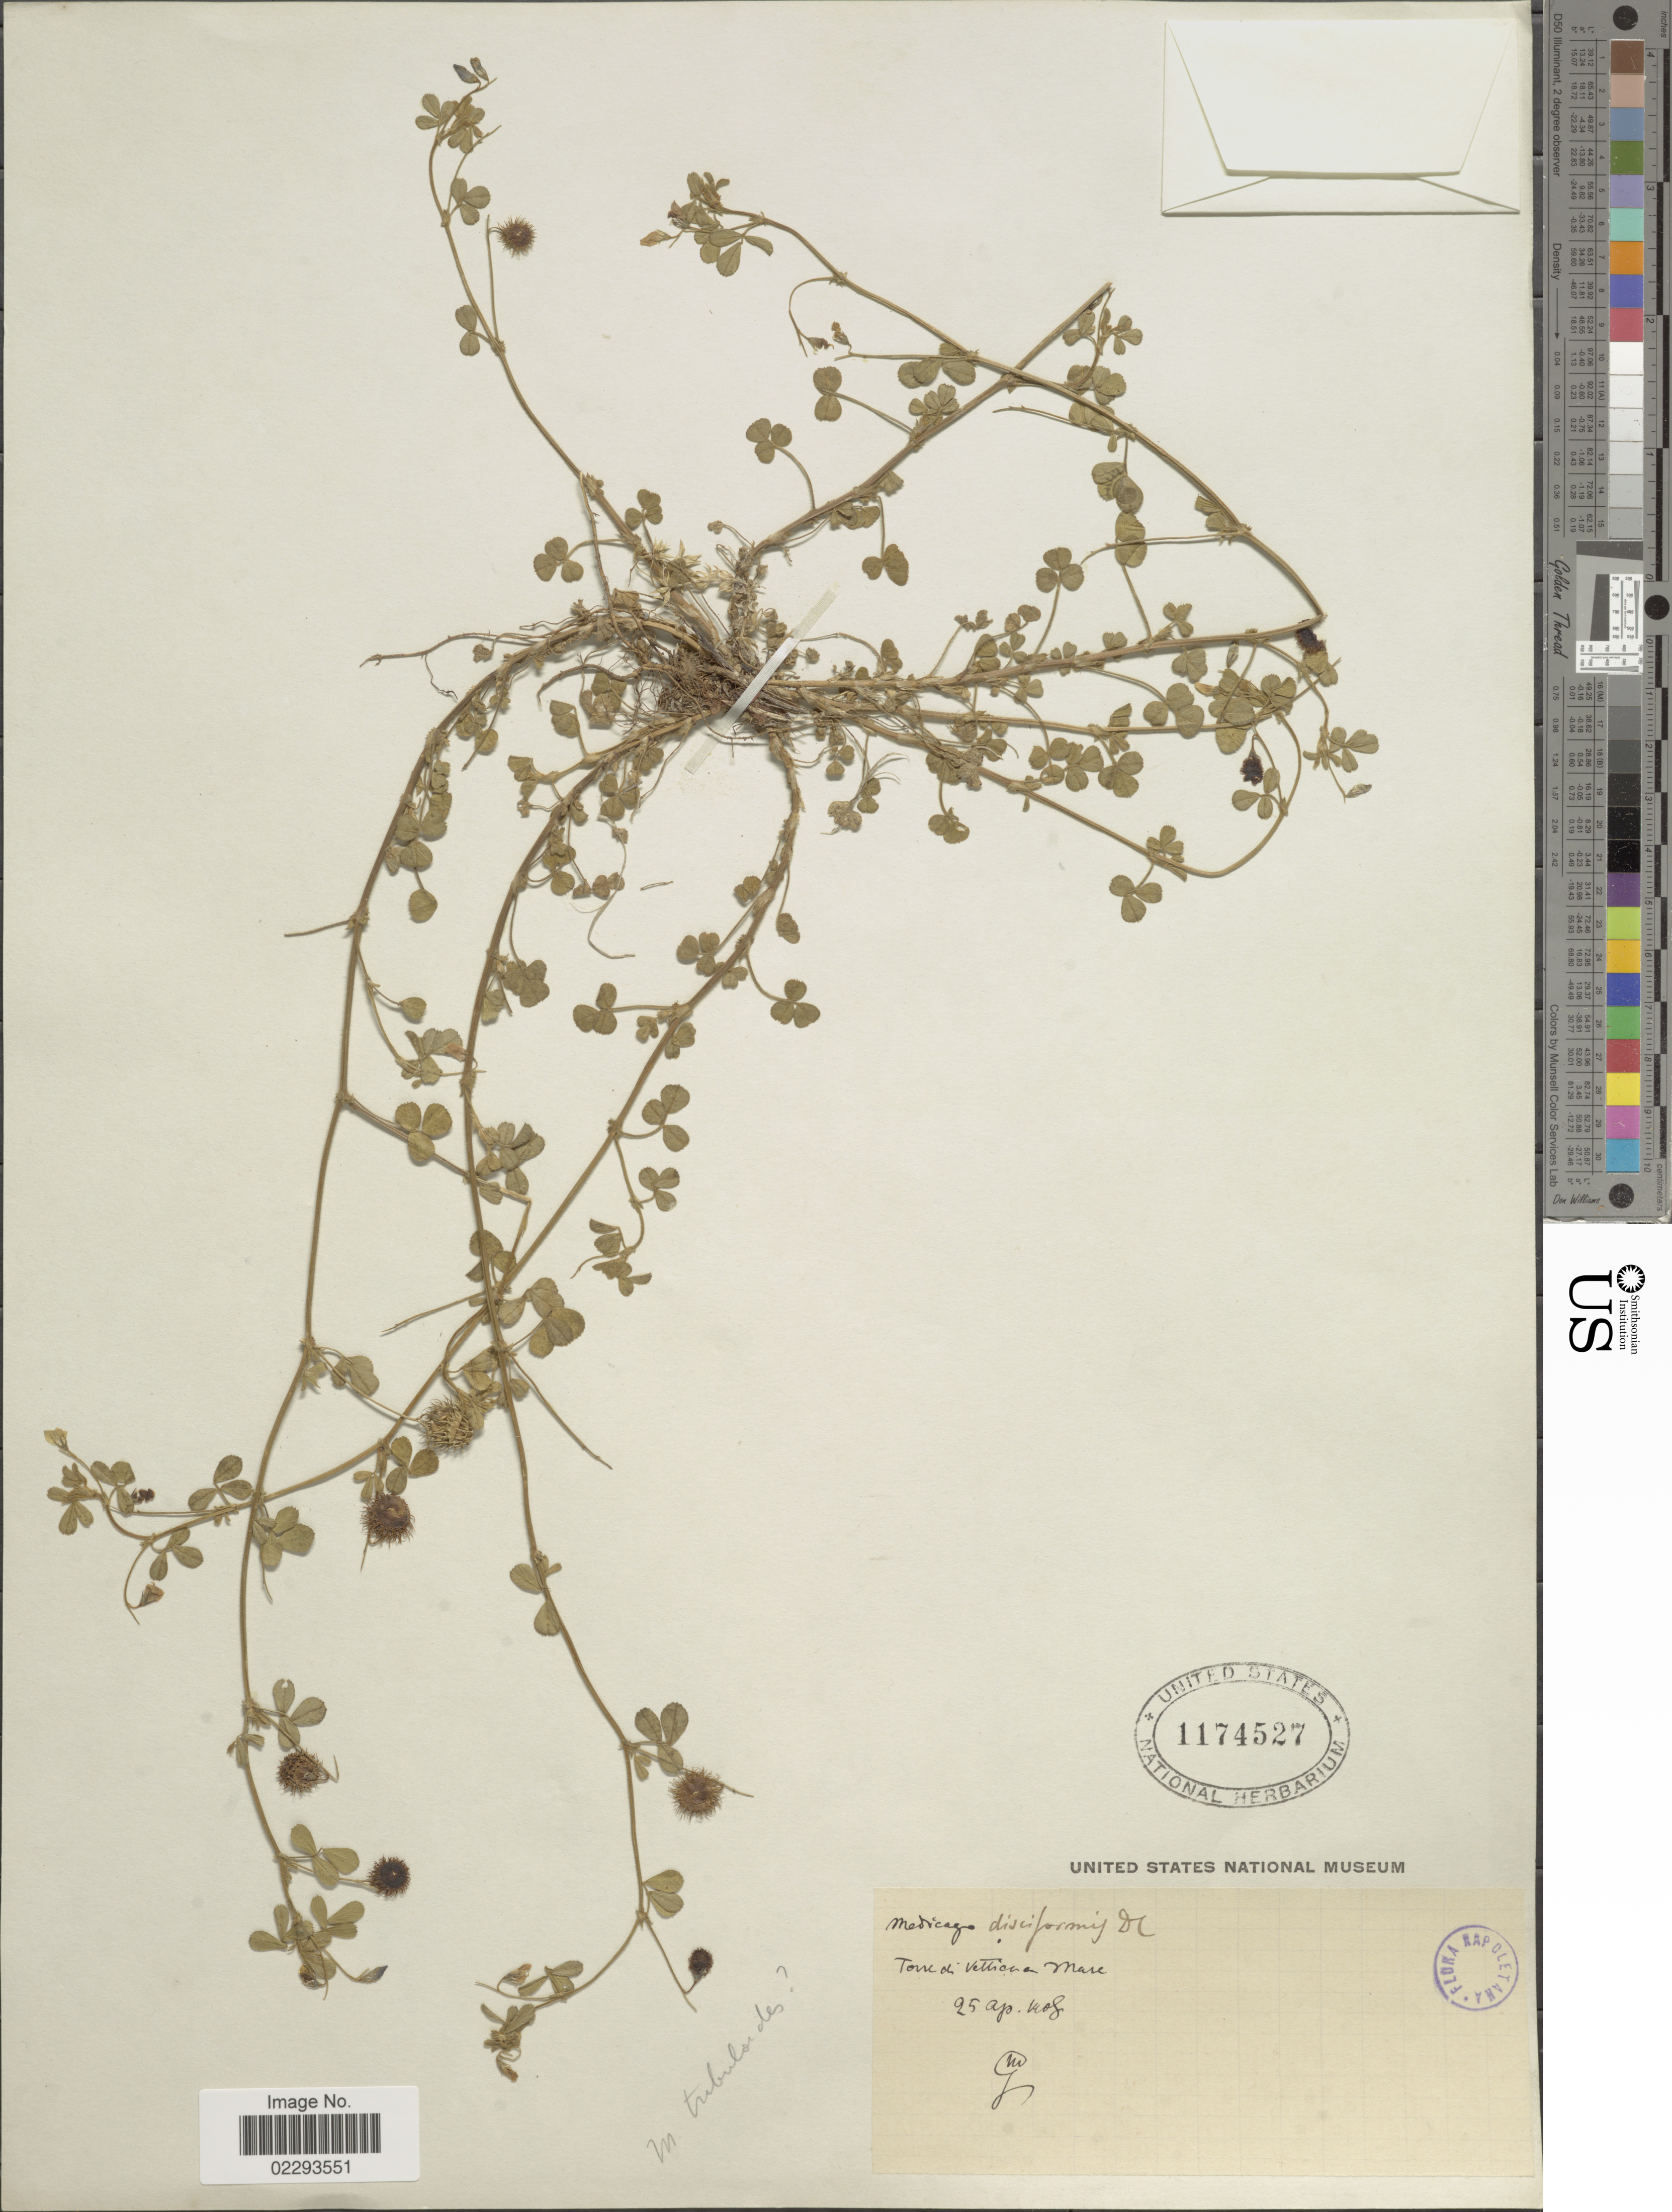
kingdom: Plantae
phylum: Tracheophyta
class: Magnoliopsida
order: Fabales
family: Fabaceae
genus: Medicago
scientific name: Medicago denticulata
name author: Willd.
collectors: G. M.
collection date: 1908-04-25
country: Italy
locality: Torre di Vettica a Mare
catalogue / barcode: US 1174527